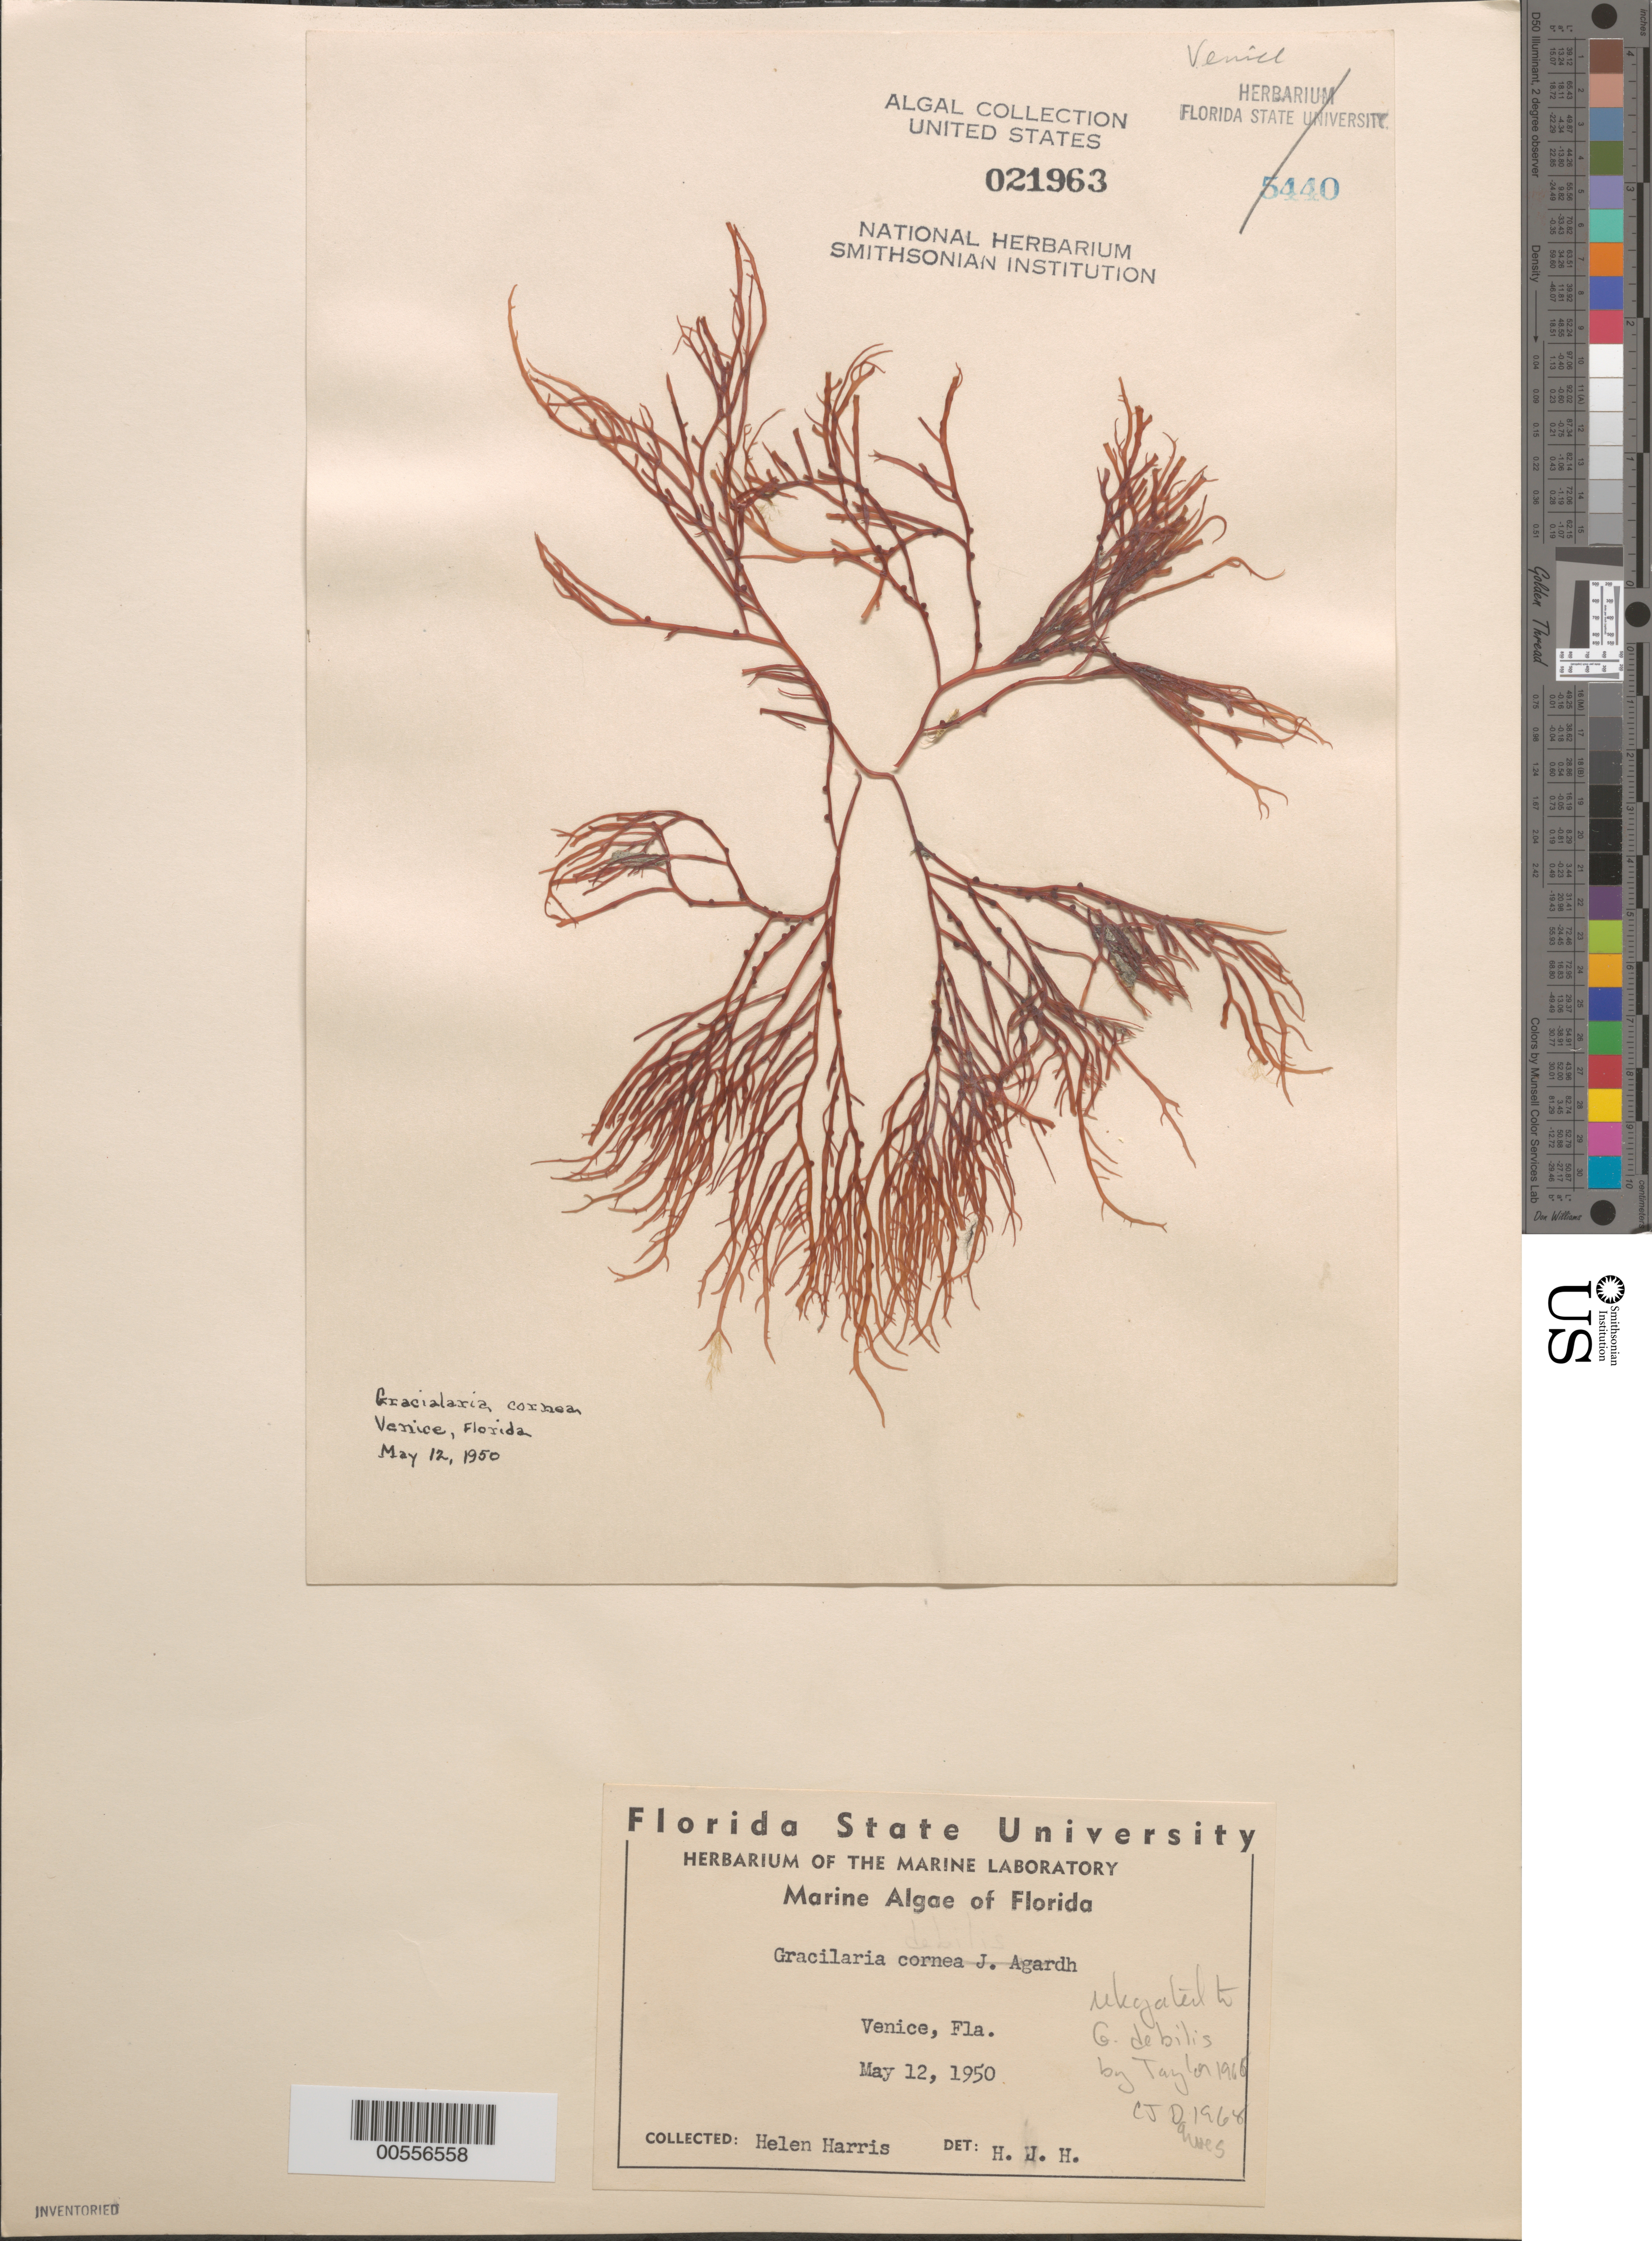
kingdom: Plantae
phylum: Rhodophyta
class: Florideophyceae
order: Gracilariales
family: Gracilariaceae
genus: Gracilaria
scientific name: Gracilaria debilis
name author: (Forssk.) Børgesen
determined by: Dawes, C. J.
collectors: H. Harris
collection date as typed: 12 May 1950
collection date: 1950-05-12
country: United States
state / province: Florida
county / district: Sarasota County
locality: Venice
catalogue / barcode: US 21963